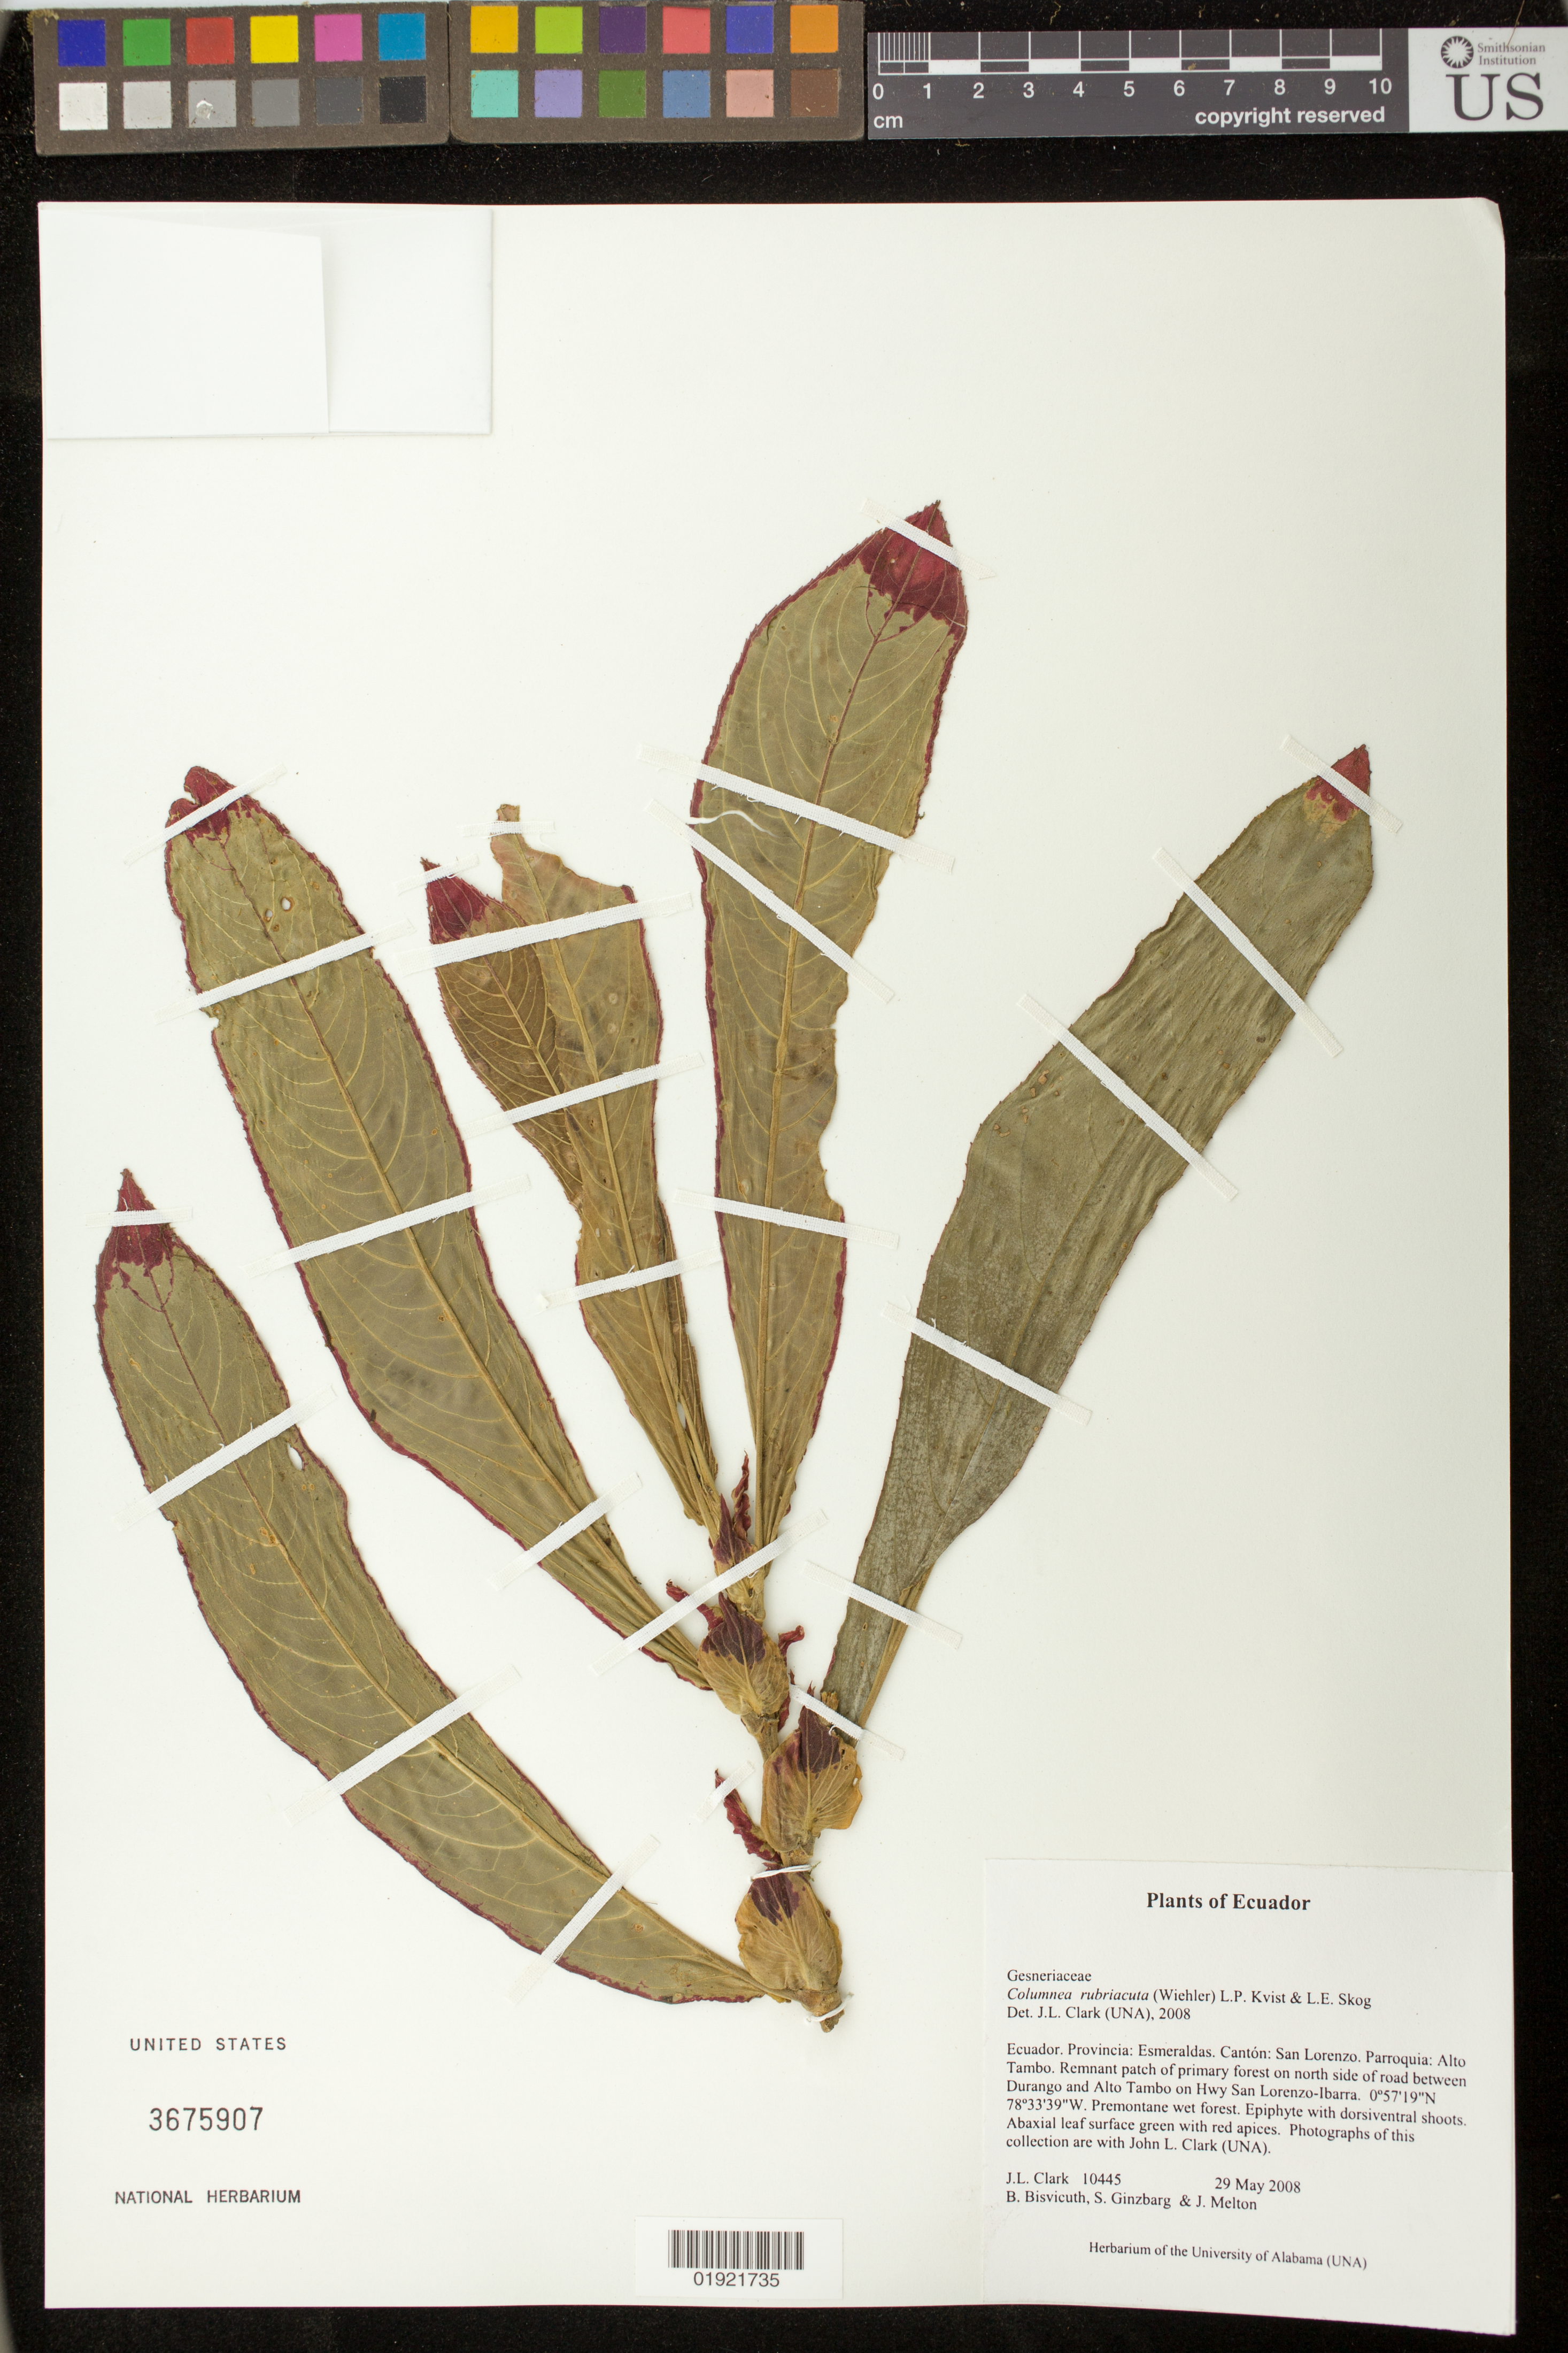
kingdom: Plantae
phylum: Tracheophyta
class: Magnoliopsida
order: Lamiales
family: Gesneriaceae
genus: Columnea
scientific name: Columnea rubriacuta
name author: (Wiehler) L.P. Kvist & L.E. Skog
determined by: Clark, J. L., (SEL), The Marie Selby Botanical Garden (UNITED STATES)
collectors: J. L. Clark, B. Bisvicuth, S. Ginzbarg & J. Melton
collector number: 10445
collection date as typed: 29 May 2008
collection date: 2008-05-29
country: Ecuador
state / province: Esmeraldas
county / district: San Lorenzo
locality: Parroquia: Alto Tambo. Remnant patch of primary forest on north side of road between Durango and Alto Tambo on Hwy San Lorenzo-Ibarra.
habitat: Premontane wet forest.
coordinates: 0 57 19 N, 78 33 39 W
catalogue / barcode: US 3675907